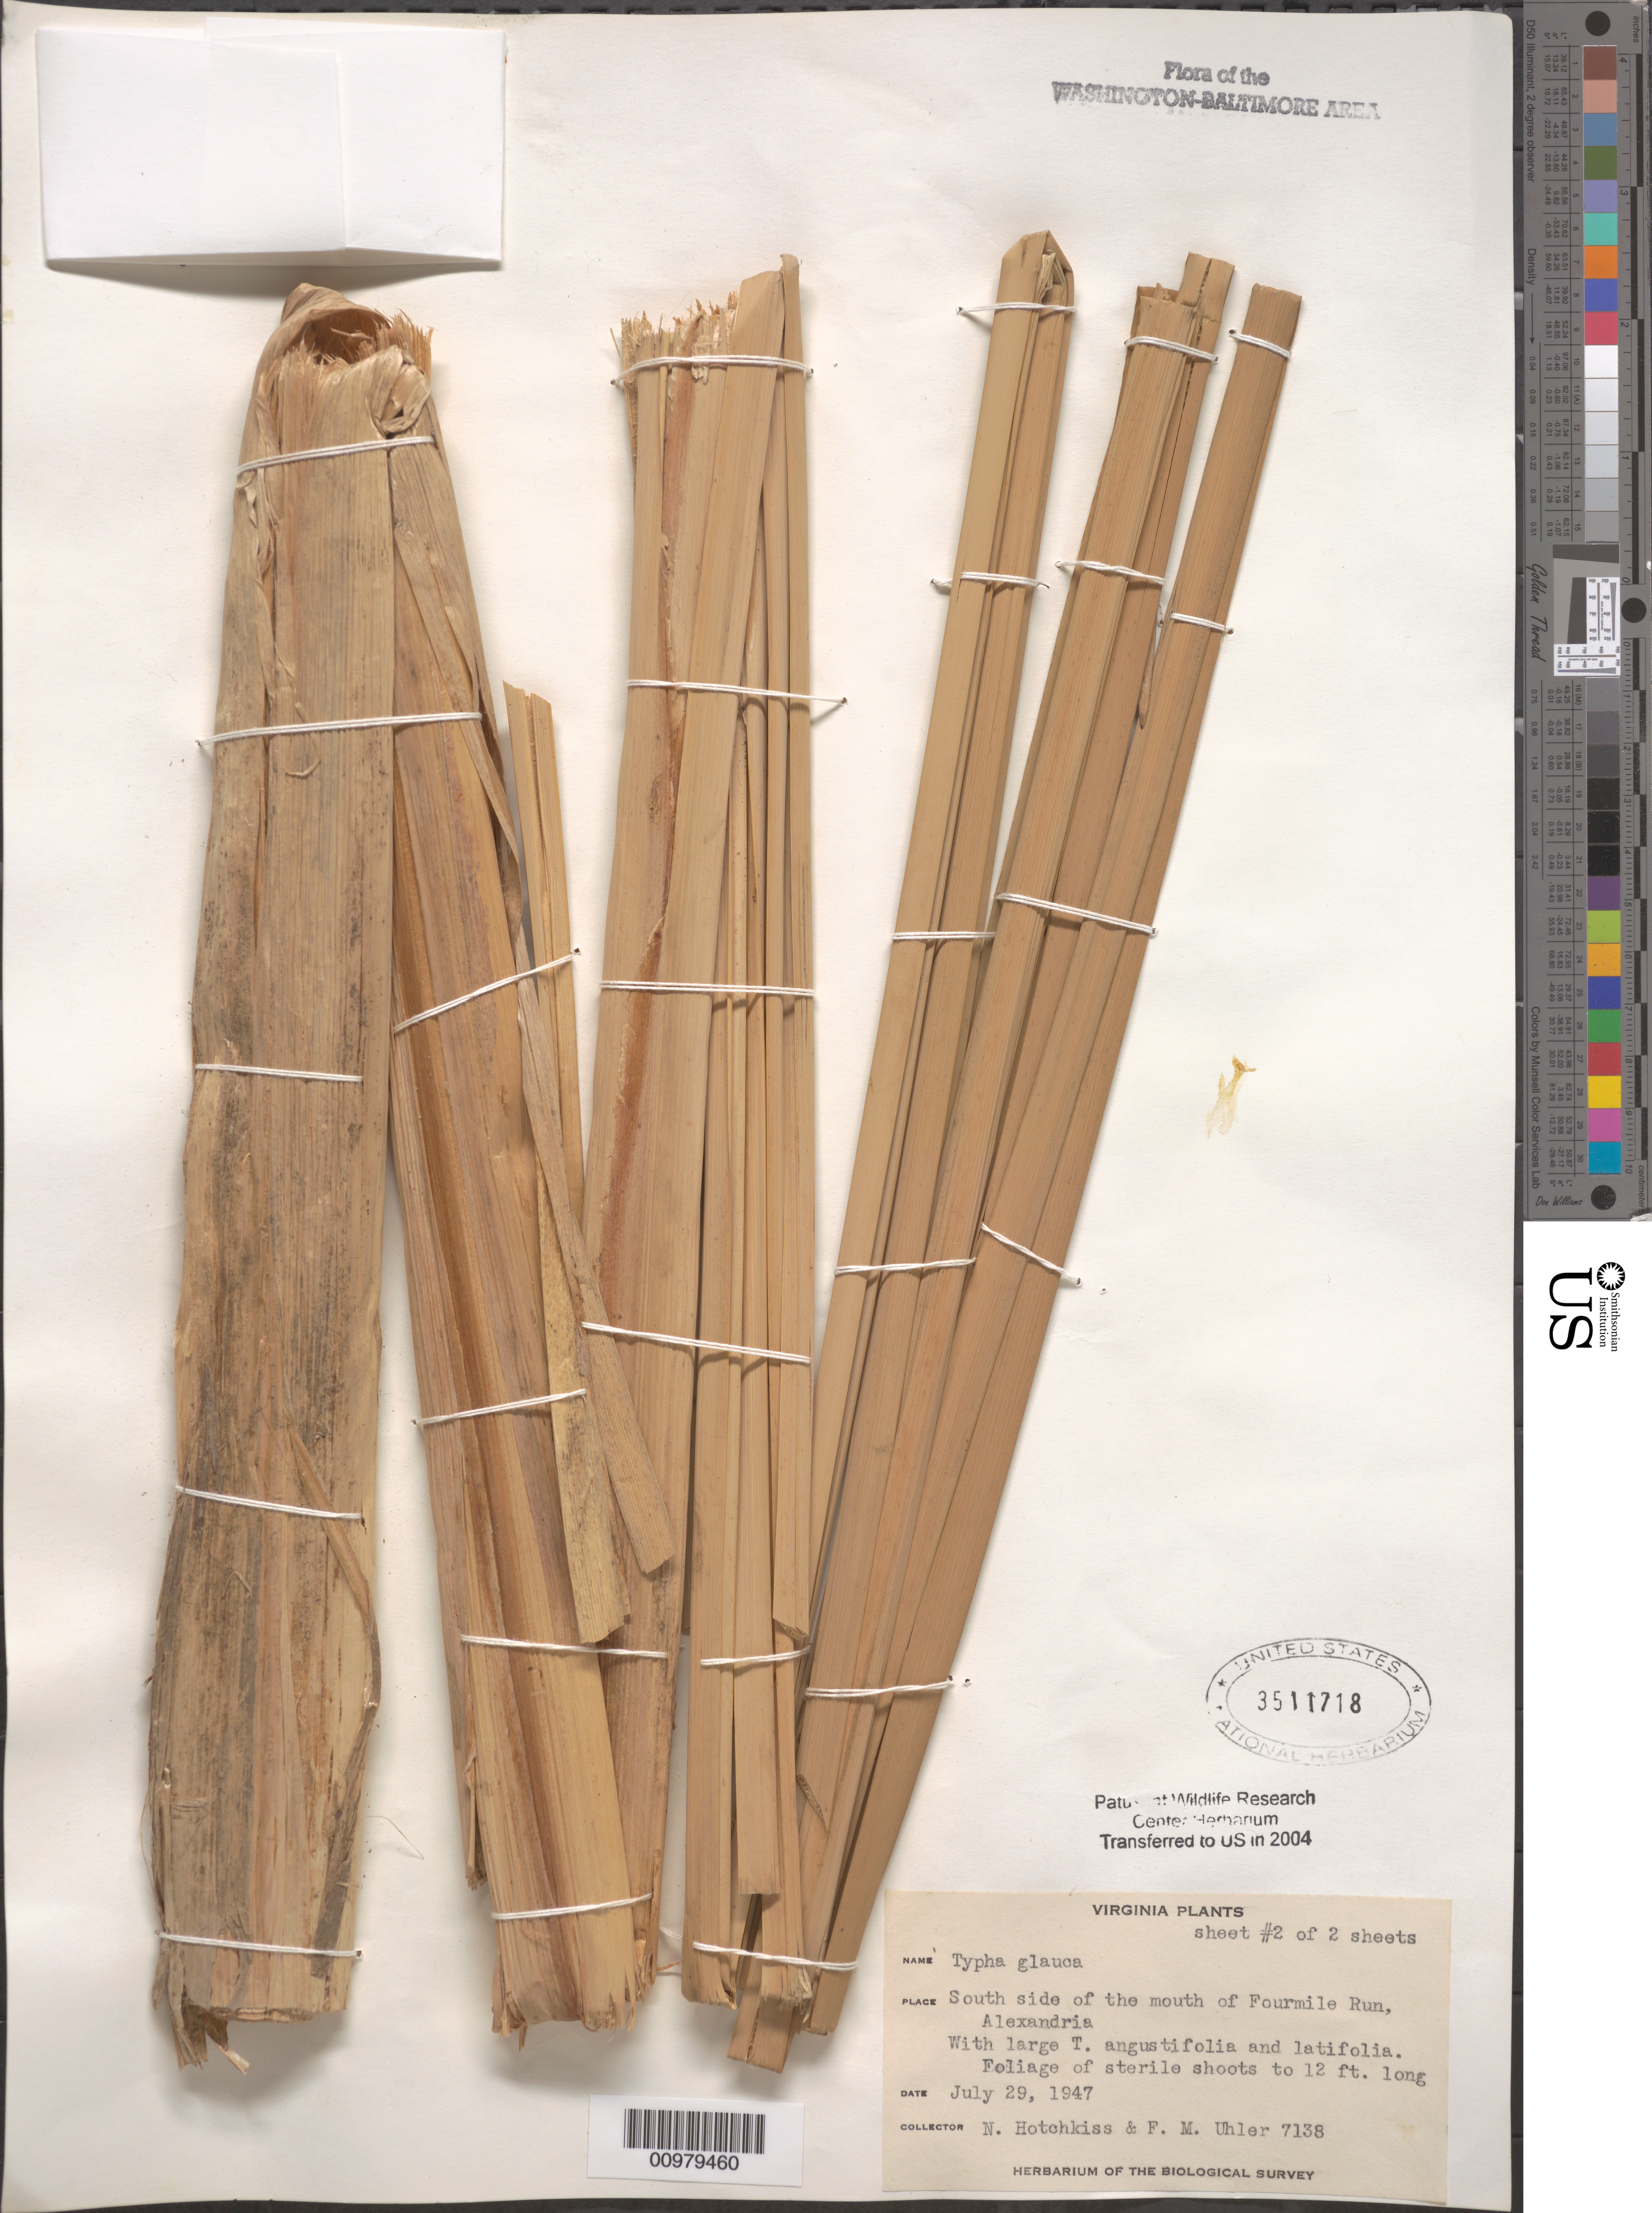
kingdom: Plantae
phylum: Tracheophyta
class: Liliopsida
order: Poales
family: Typhaceae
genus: Typha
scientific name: Typha glauca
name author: Godr.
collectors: N. Hotchkiss & F. M. Uhler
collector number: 7138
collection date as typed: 29 Jul 1947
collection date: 1947-07-29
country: United States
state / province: Virginia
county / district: City of Alexandria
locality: Alexandria, S side of mouth of Four Mile Run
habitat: With large T. angustifolia and latifolia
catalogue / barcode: US 3511718